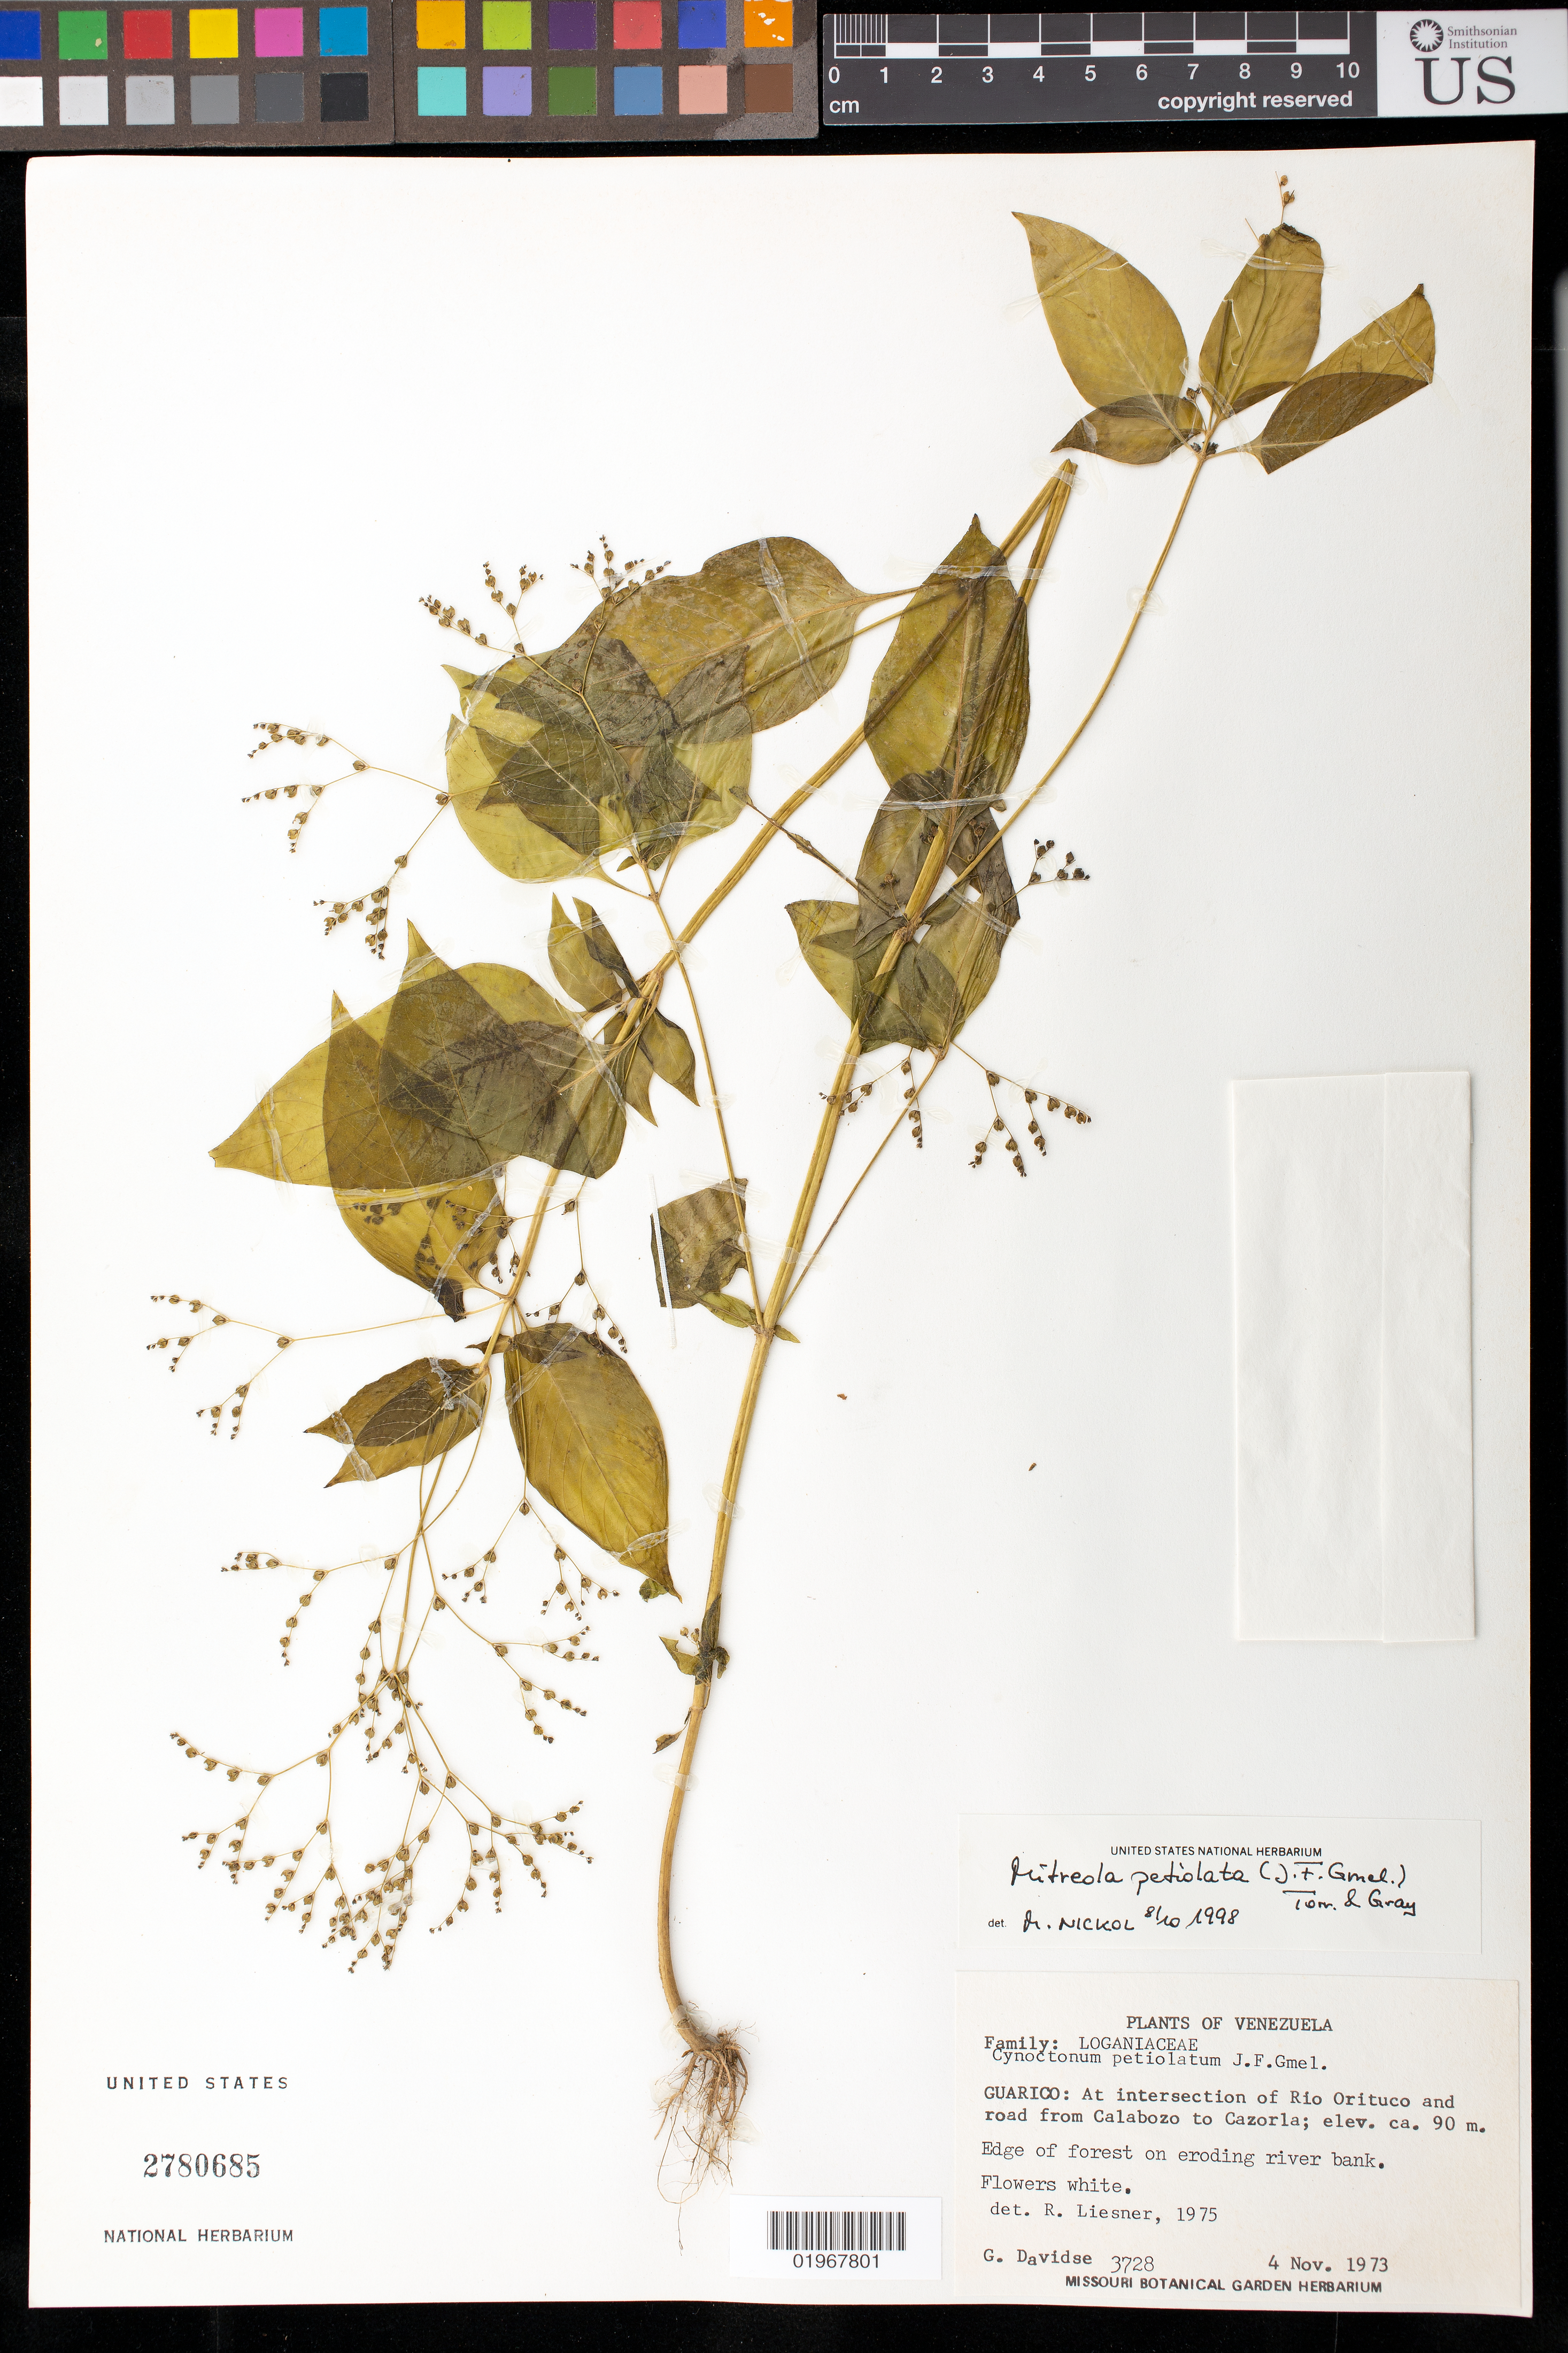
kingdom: Plantae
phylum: Tracheophyta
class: Magnoliopsida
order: Gentianales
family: Loganiaceae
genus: Mitreola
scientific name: Mitreola petiolata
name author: (J.F. Gmel.) Torr. & A. Gray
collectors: G. Davidse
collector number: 3728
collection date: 1973-11-04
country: Venezuela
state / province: Guárico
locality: At intersection of Rio Orituco and road from Calabozo to Cazorla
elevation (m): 90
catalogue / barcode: US 2780685